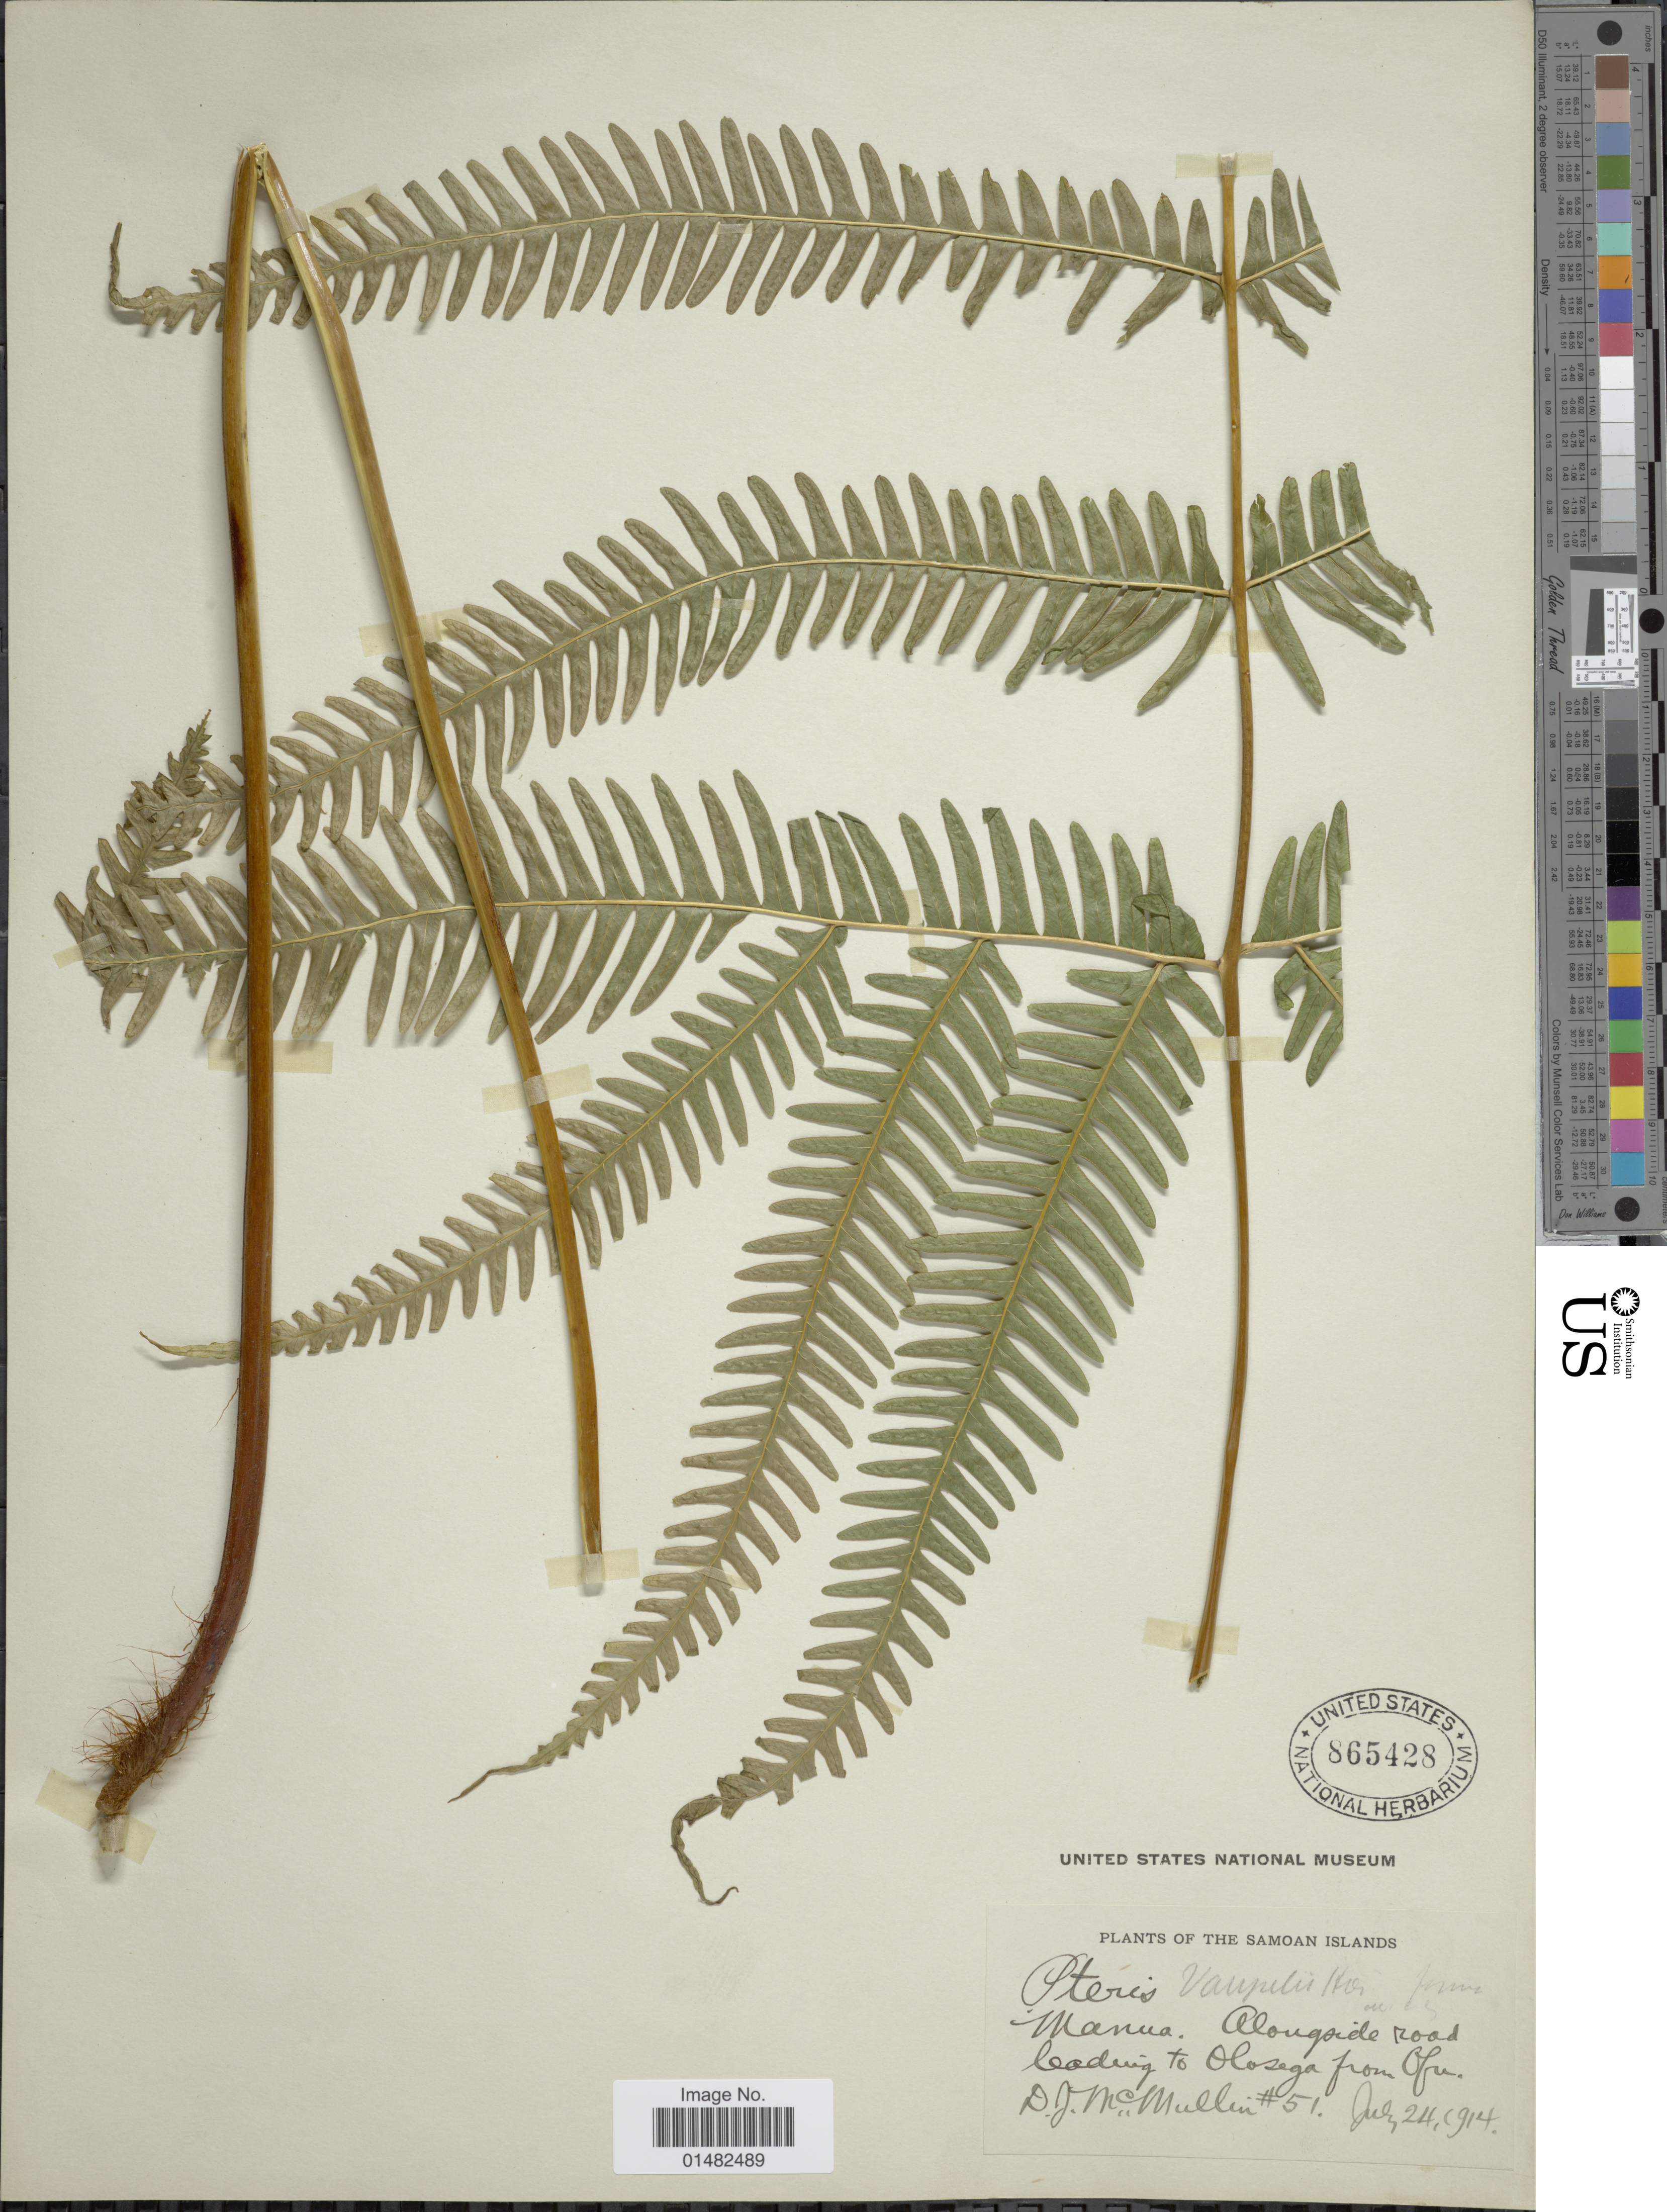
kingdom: Plantae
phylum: Tracheophyta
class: Polypodiopsida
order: Polypodiales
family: Pteridaceae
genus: Pteris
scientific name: Pteris vaupelii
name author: Hieron.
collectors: D. McMullin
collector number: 51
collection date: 1914-07-24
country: American Samoa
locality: The Samoan Island, Manua, Alongside road leading to Olosega to Ofu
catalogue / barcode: US 865428